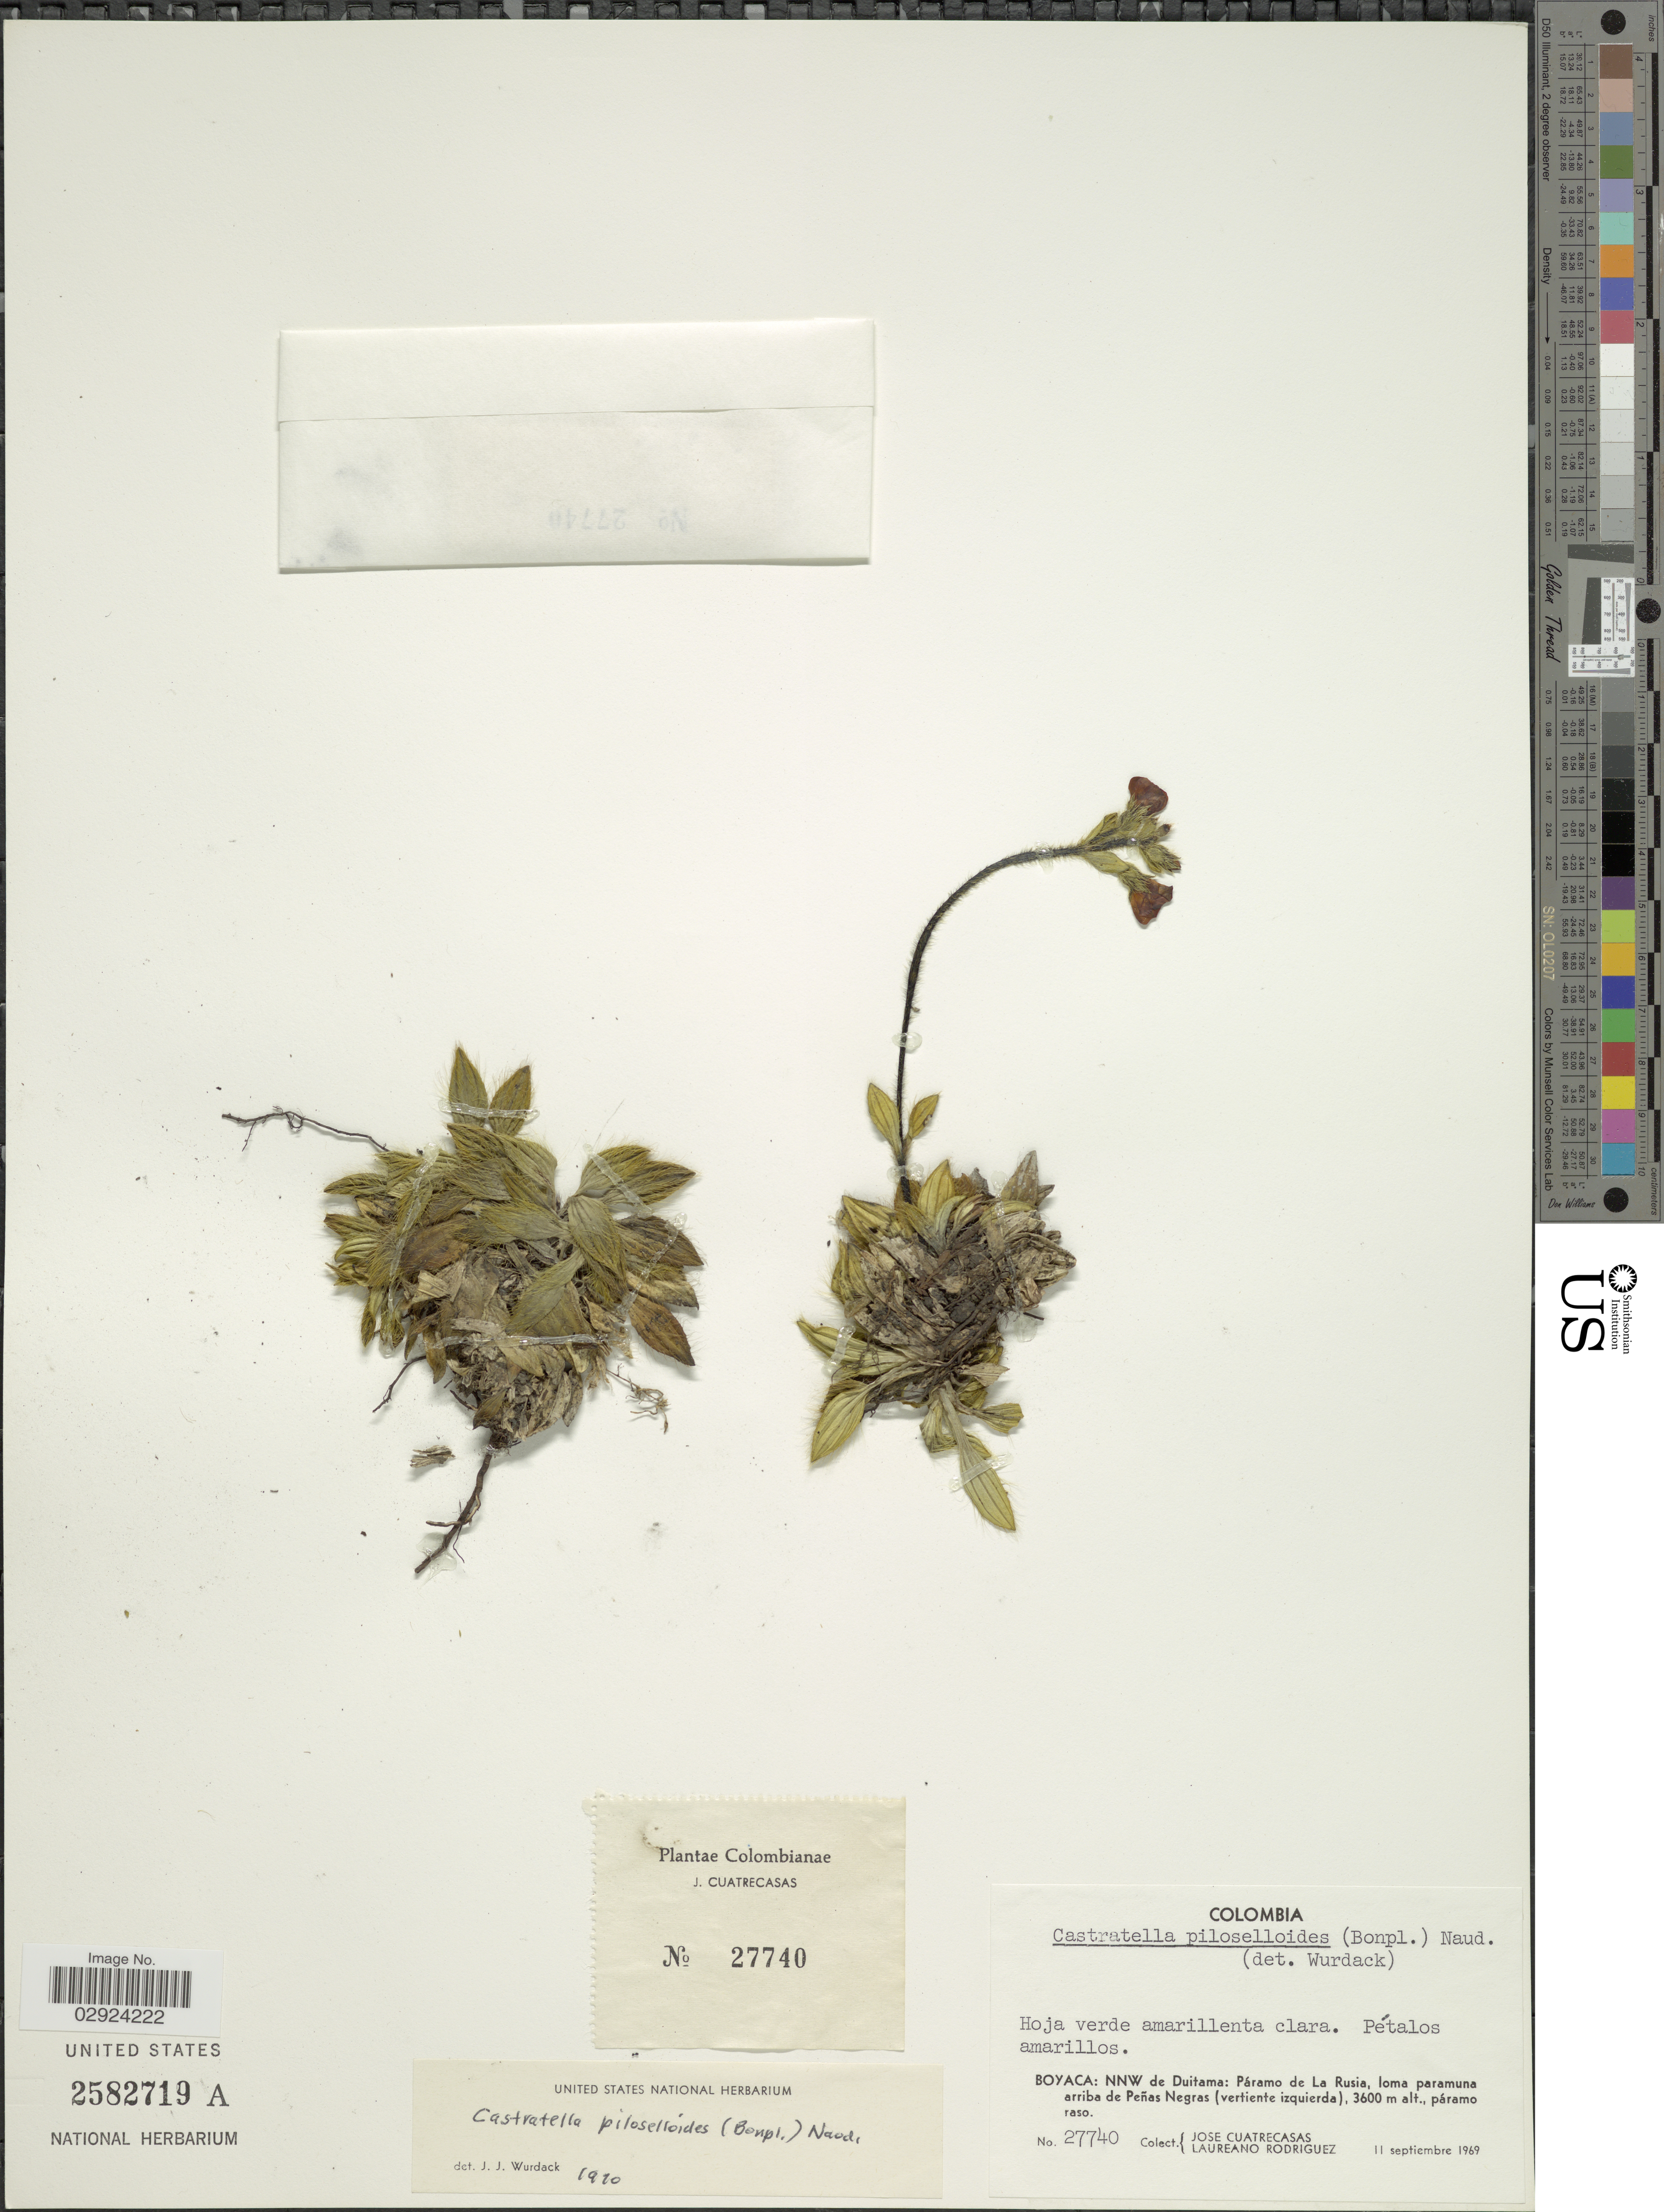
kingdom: Plantae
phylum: Tracheophyta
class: Magnoliopsida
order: Myrtales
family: Melastomataceae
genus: Castratella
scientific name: Castratella piloselloides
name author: (Bonpl.) Naudin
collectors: J. Cuatrecasas & L. Rodriguez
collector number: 27740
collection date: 1969-09-11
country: Colombia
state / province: Boyacá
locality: NNW de Duitama: Páramo de La Rusia, loma paramuna arriba de Peñas Negras (vertiente izquierda).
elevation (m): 3600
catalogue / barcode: US 2582719A